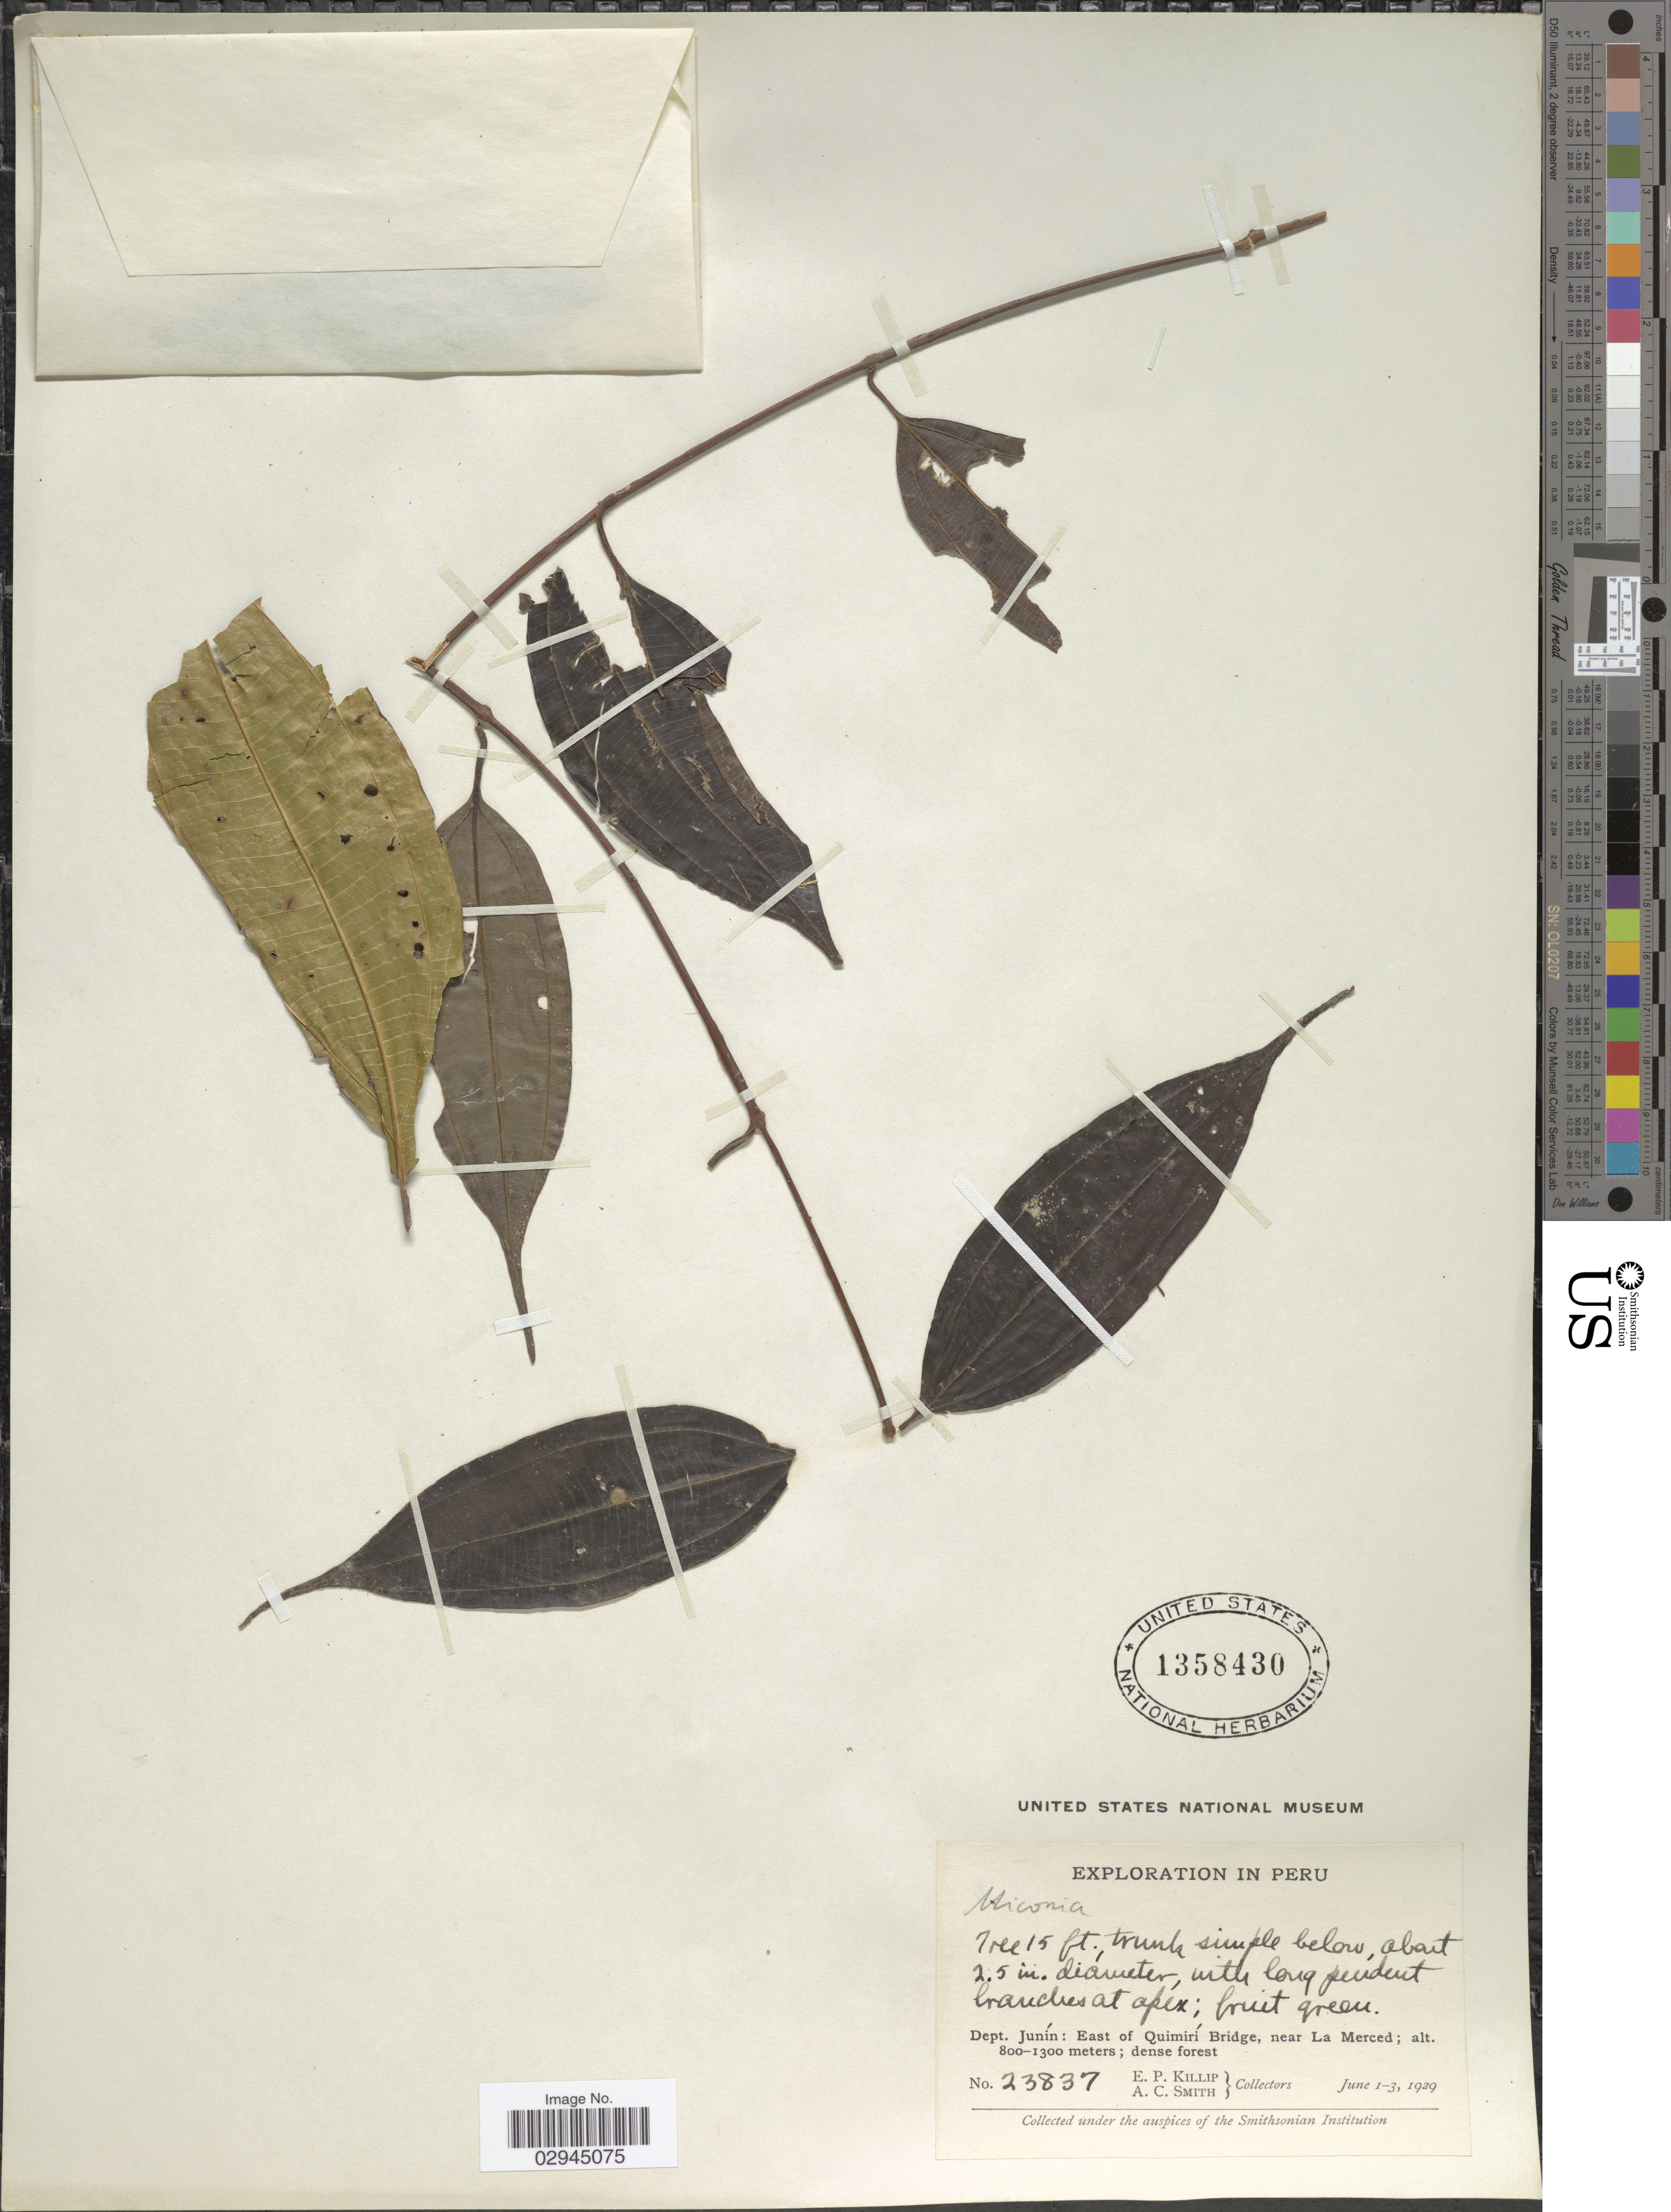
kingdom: Plantae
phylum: Tracheophyta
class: Magnoliopsida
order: Myrtales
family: Melastomataceae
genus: Miconia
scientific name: Miconia sp.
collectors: E. P. Killip & A. C. Smith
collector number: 23837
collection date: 1929-06-01/1929-06-03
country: Peru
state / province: Junín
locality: Dept. Junín: East of Quimirí Bridge, near La Merced.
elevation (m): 800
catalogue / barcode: US 1358430